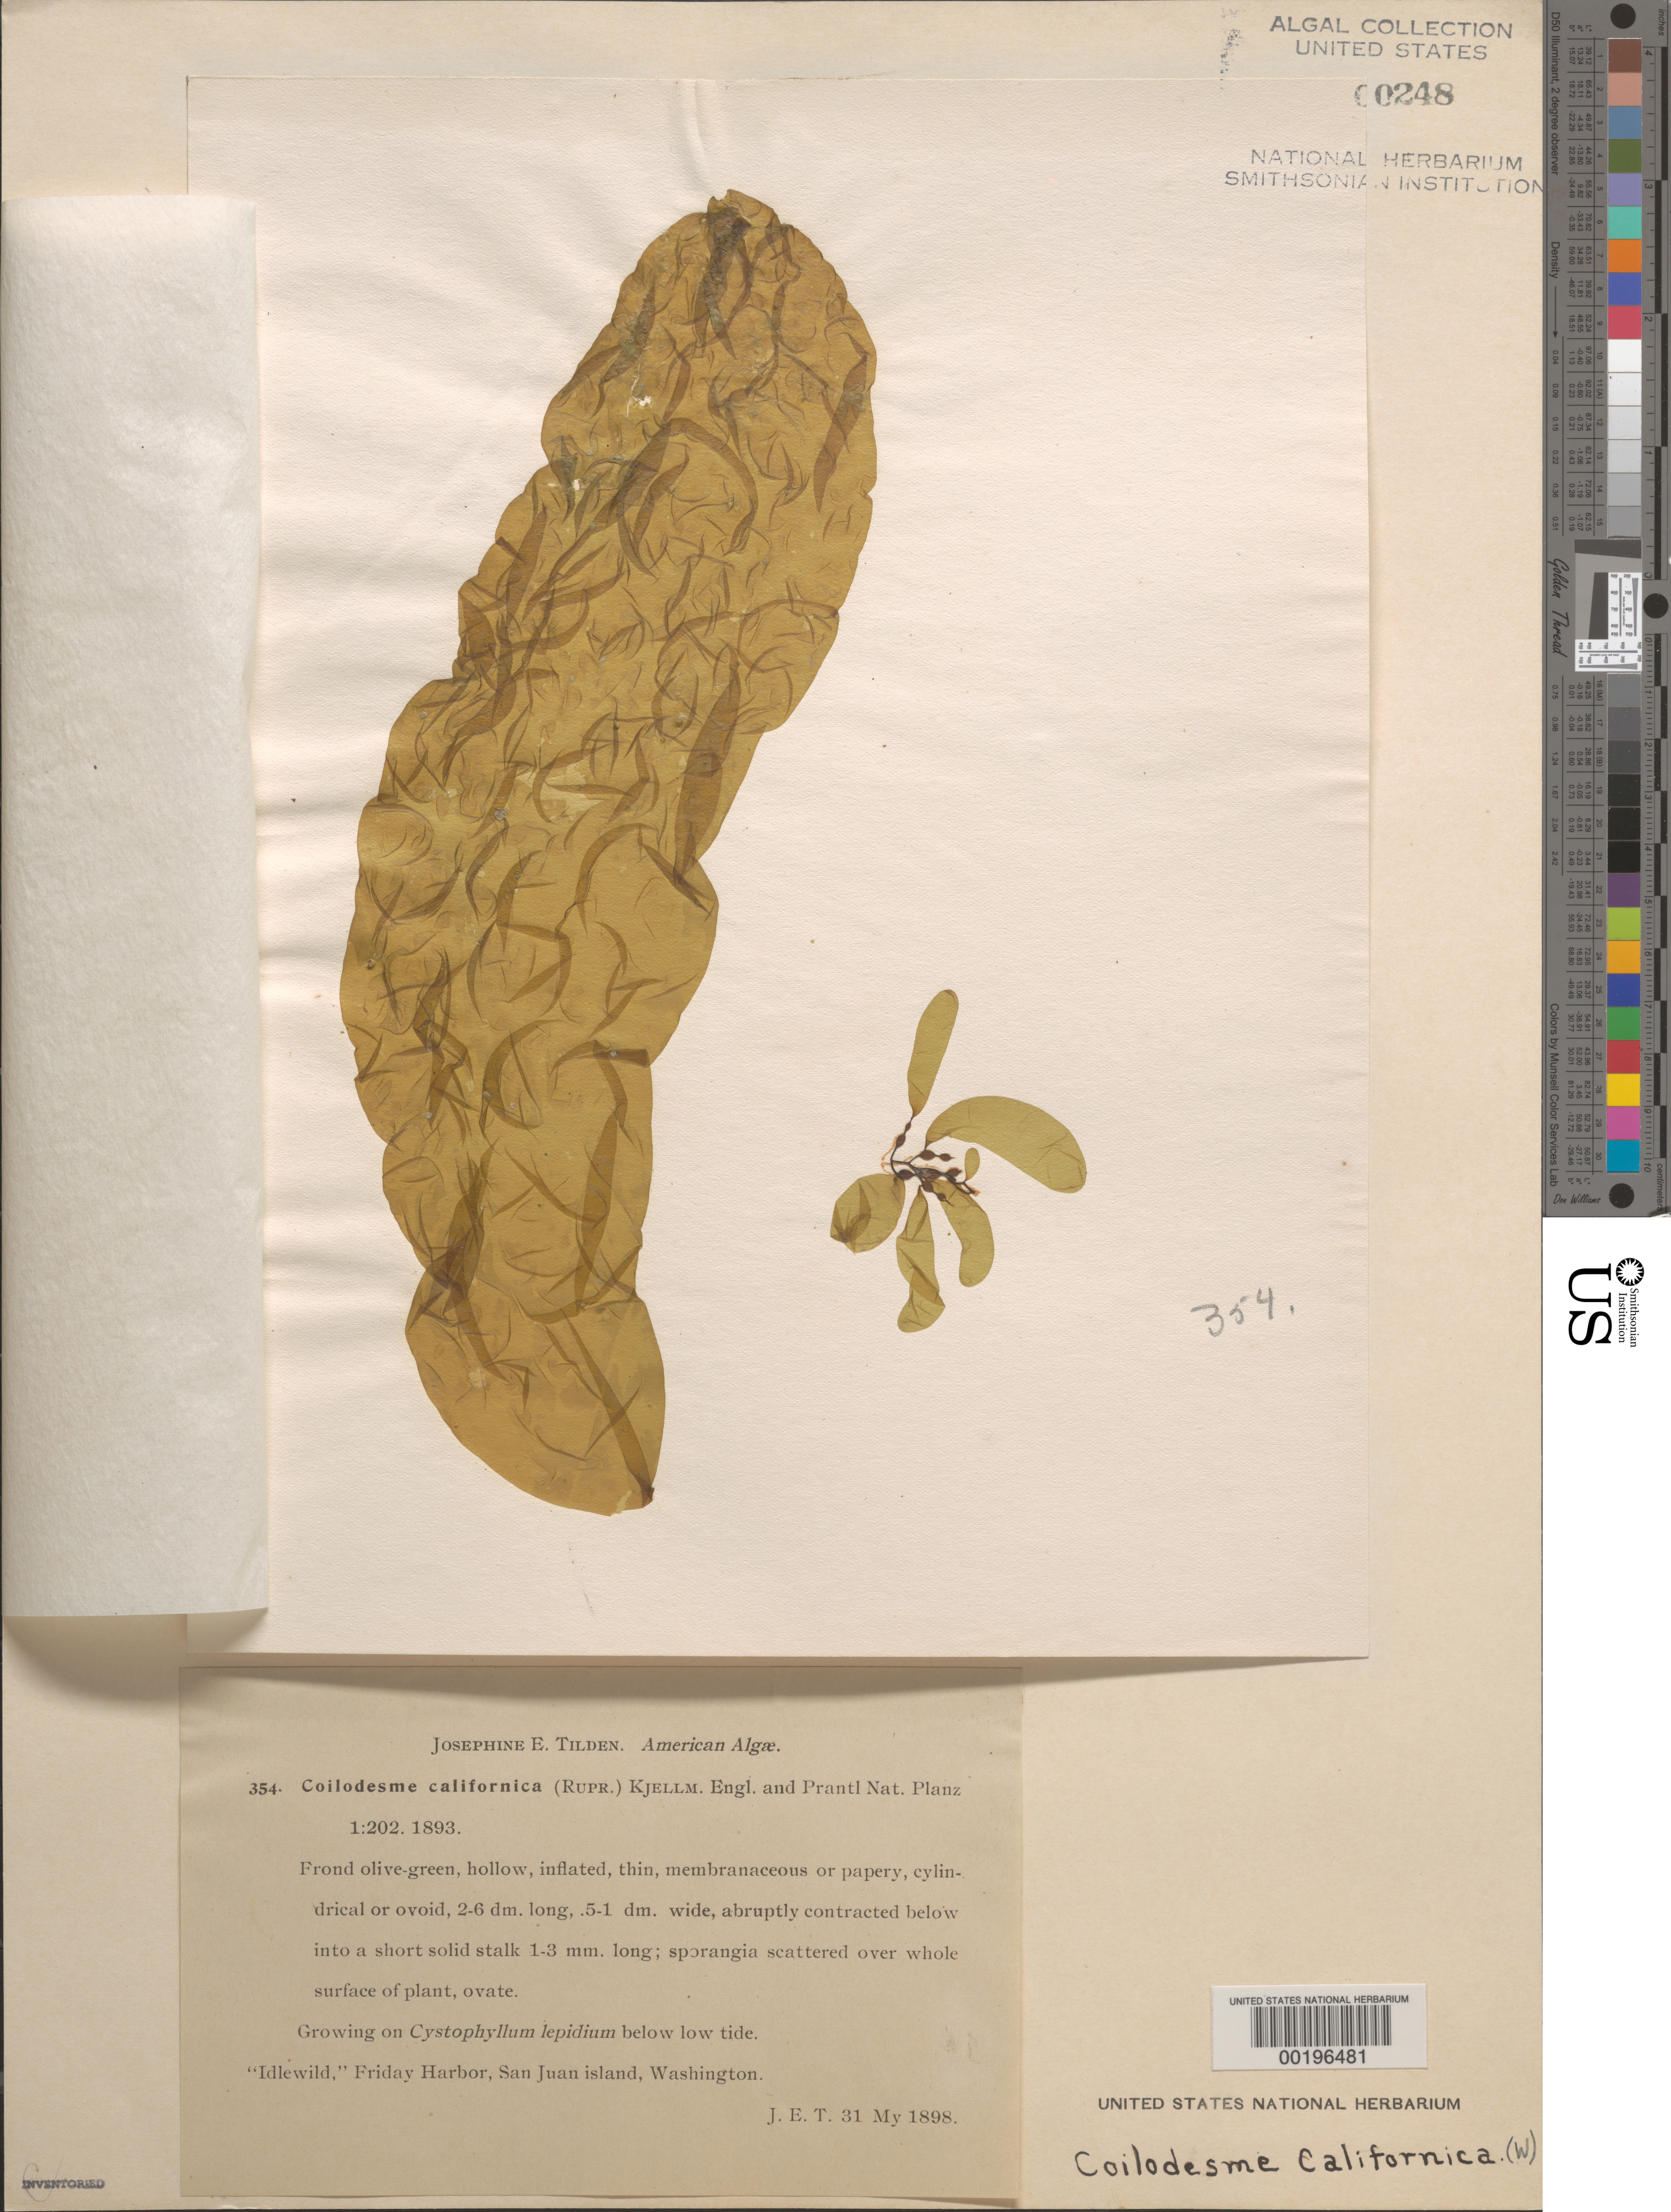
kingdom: Chromista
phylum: Ochrophyta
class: Phaeophyceae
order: Ectocarpales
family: Chordariaceae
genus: Coilodesme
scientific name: Coilodesme californica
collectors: J. E. Tilden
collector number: JET 354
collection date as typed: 31 May 1898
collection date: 1898-05-31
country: United States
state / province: Washington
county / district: San Juan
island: San Juan Island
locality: Idlewild, Friday Harbor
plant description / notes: Tilden, American Algae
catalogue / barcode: US 248